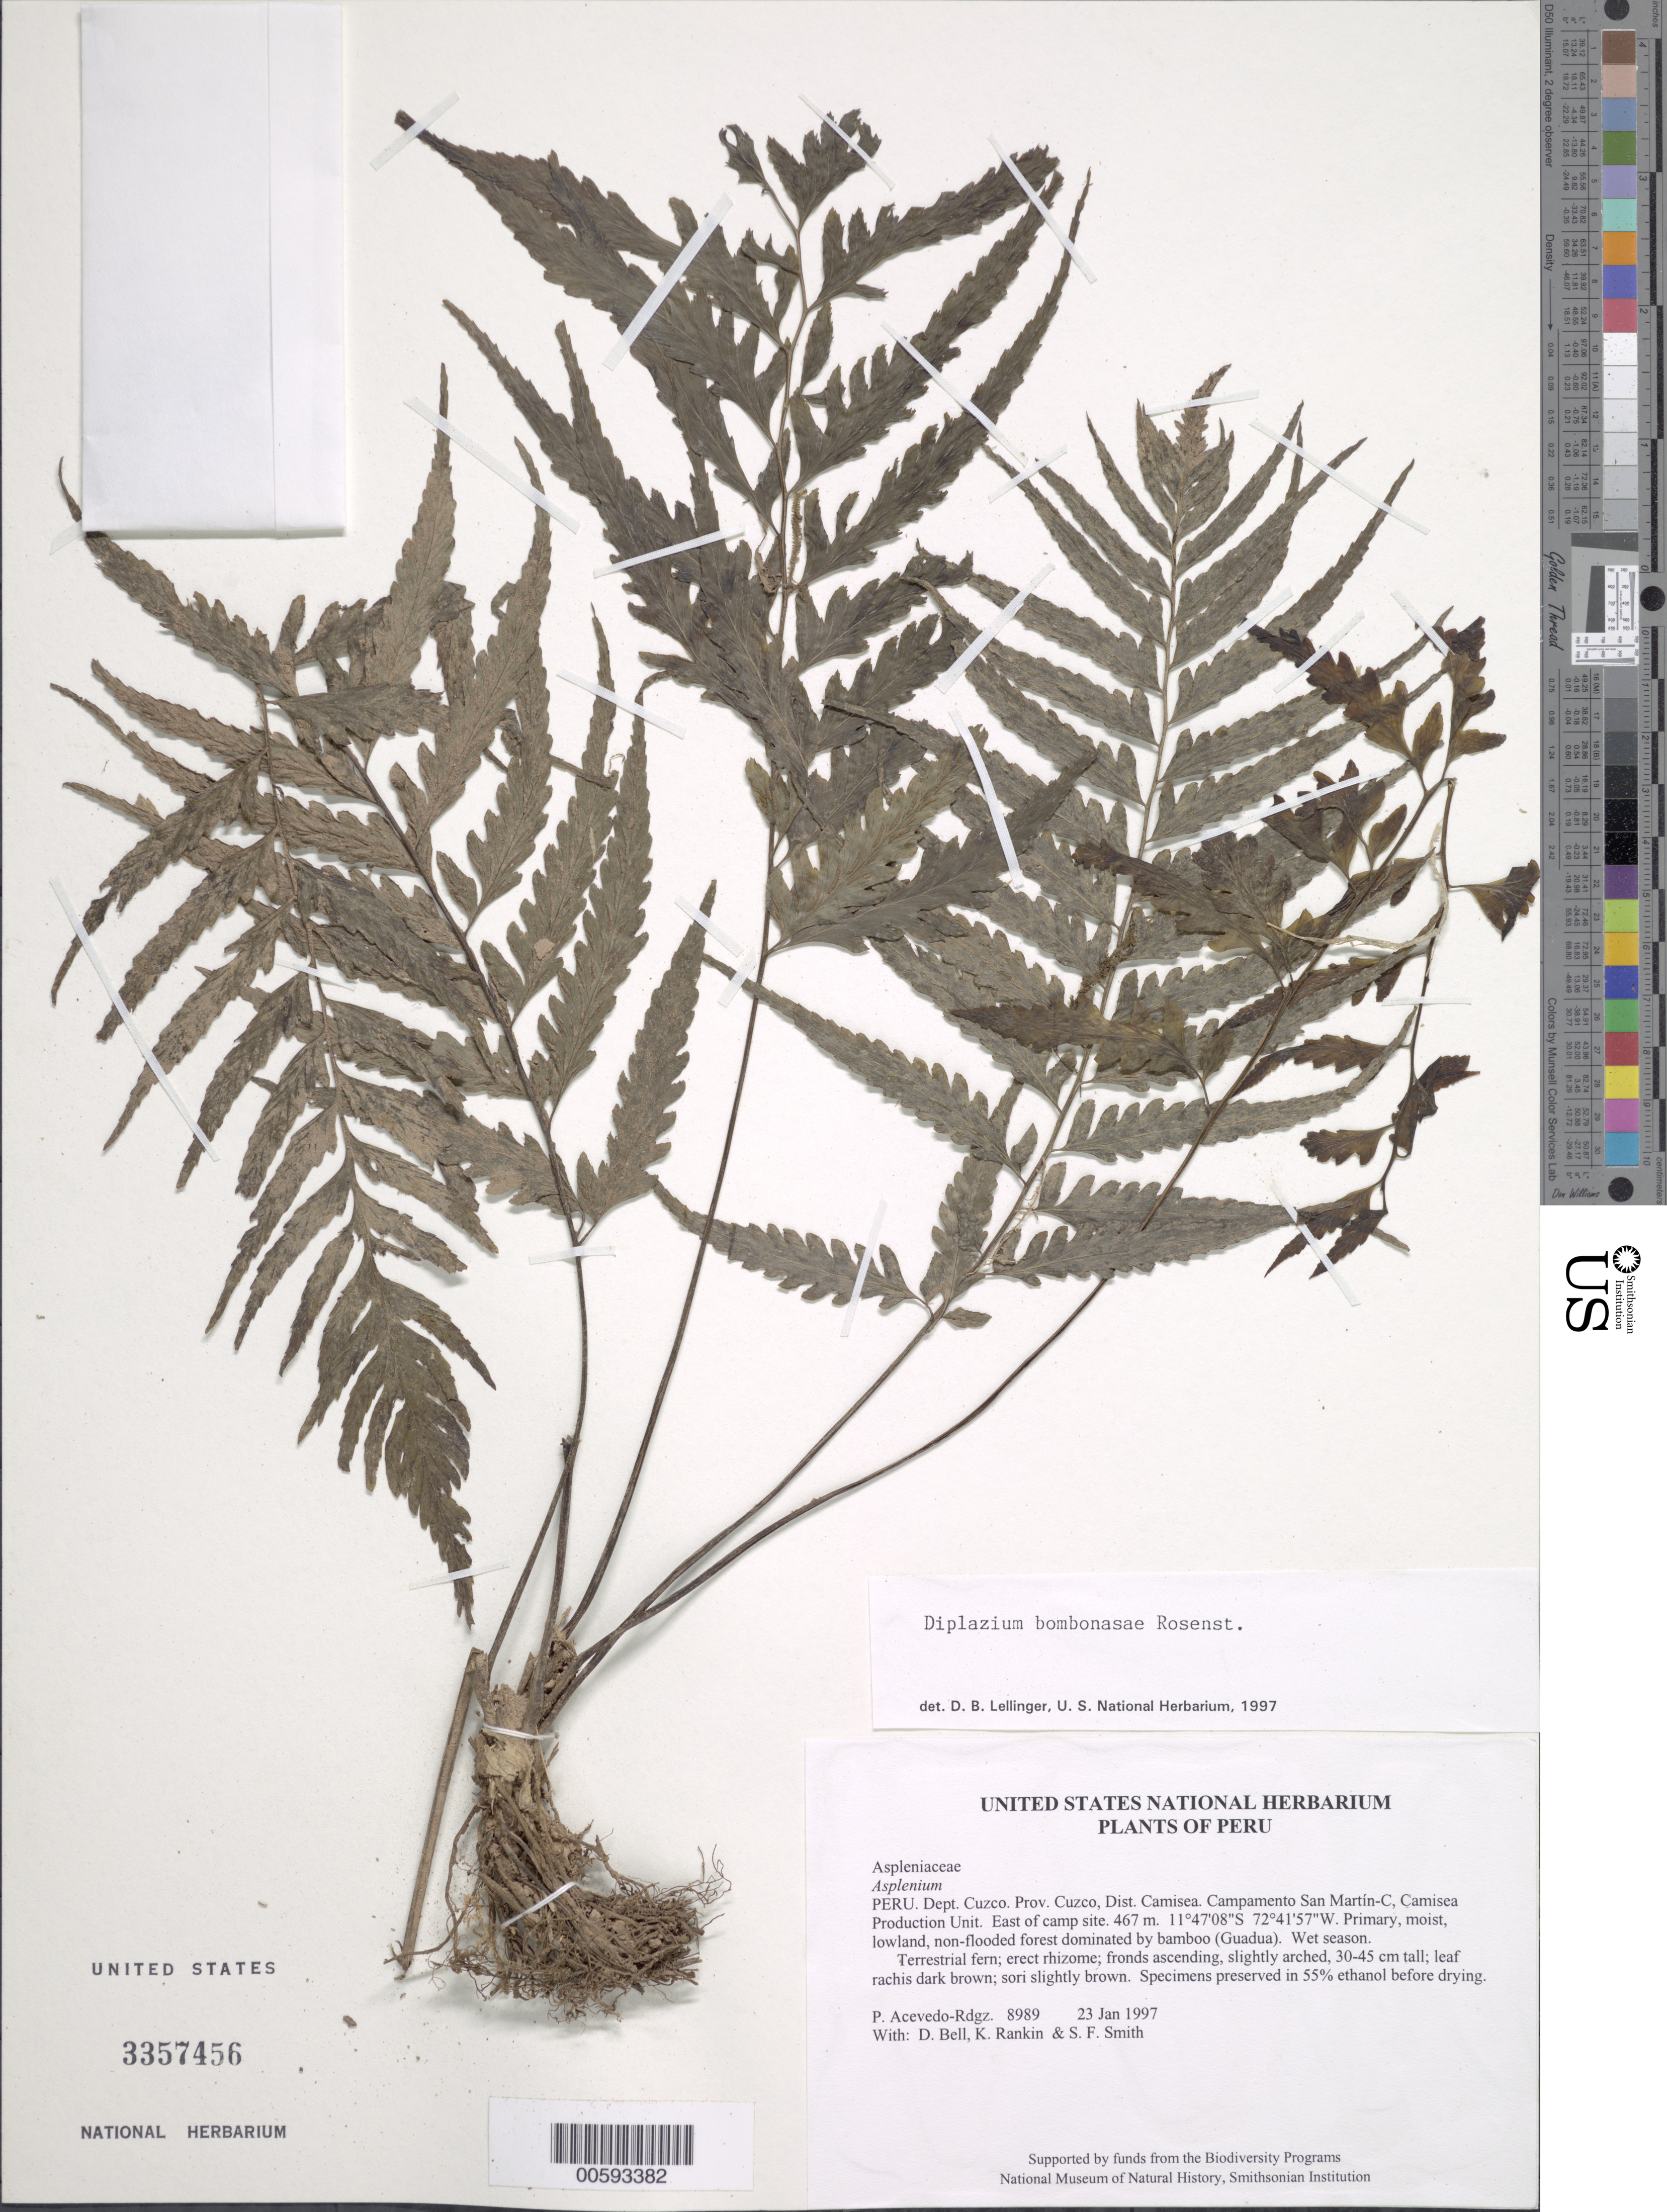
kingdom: Plantae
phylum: Tracheophyta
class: Polypodiopsida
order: Polypodiales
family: Athyriaceae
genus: Diplazium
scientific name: Diplazium bombonasae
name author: Rosenst.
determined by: Lellinger, David B., (BOT), Smithsonian Institution - National Museum of Natural History (UNITED STATES)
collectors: P. Acevedo-Rodr., D. A. Bell, K. B. Rankin & S.F. Smith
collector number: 8989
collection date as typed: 23 Jan 1997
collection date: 1997-01-23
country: Peru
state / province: Cusco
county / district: Cusco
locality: Districto Camisea, Campamento San Martín-C, Camisea Production Unit. East of camp site.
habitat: Primary, moist, lowland, non-flooded forest dominated by bamboo (Guadua). Wet season.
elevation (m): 467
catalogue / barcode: US 3357456